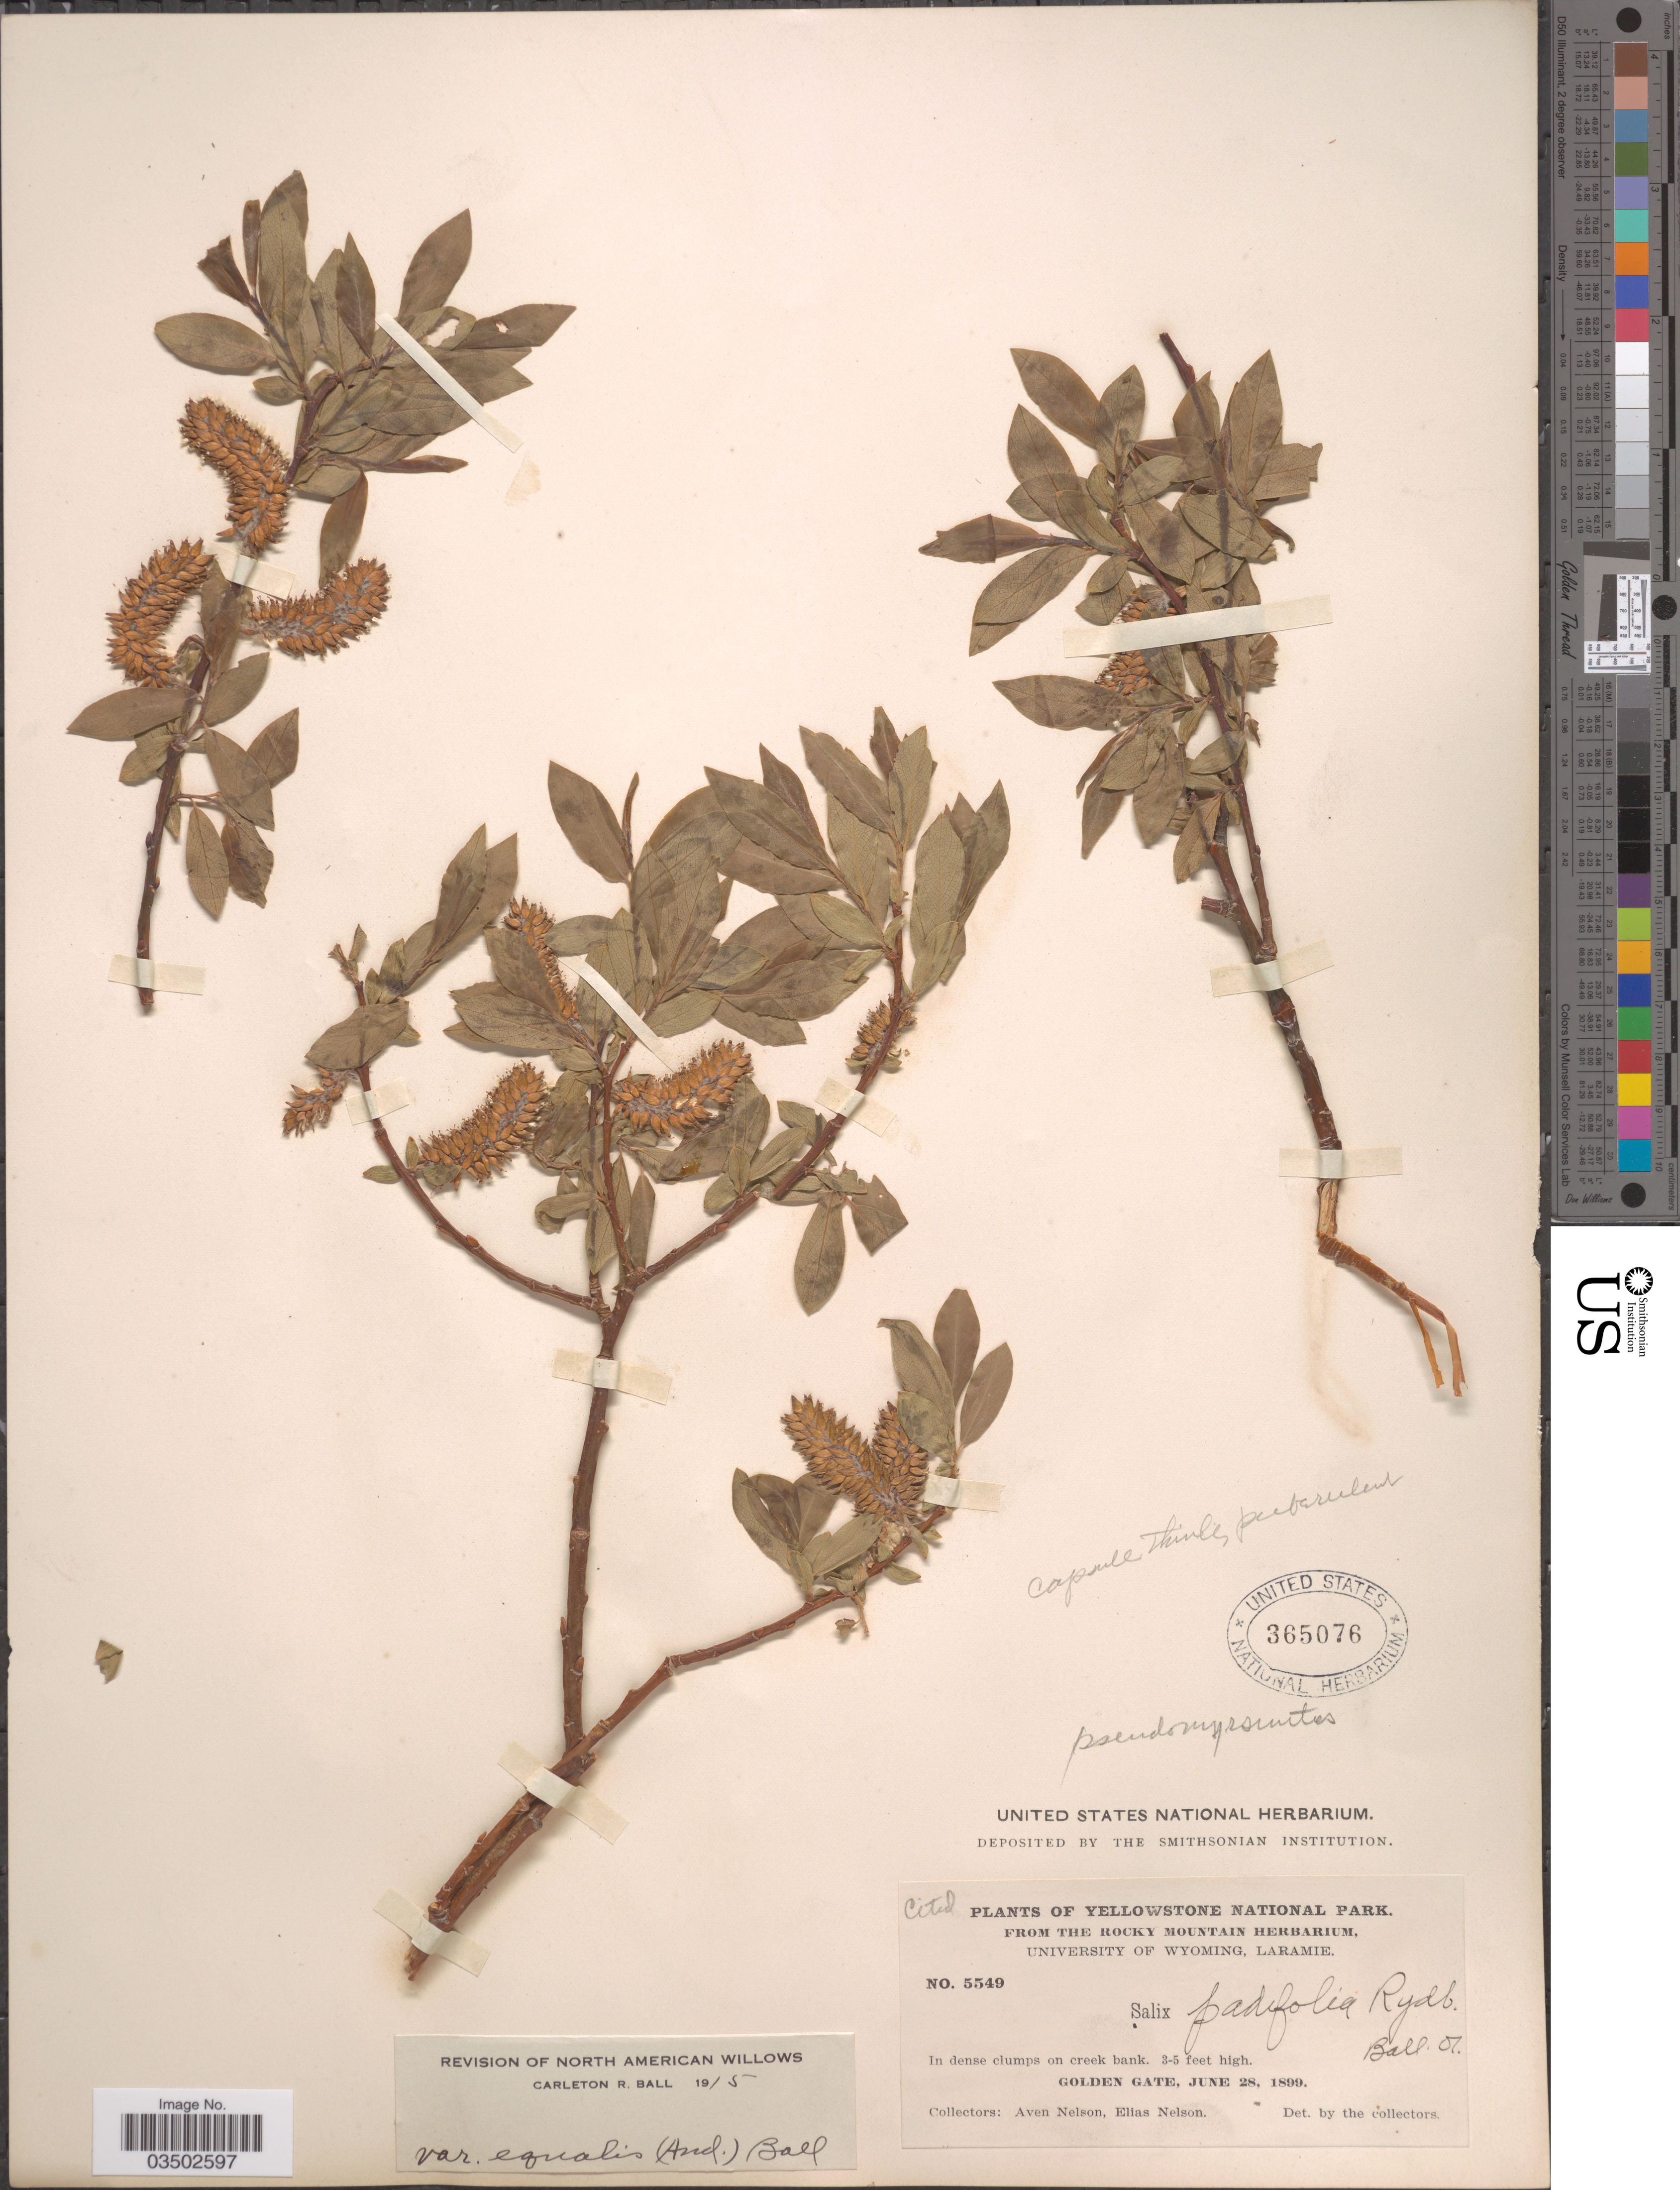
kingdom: Plantae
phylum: Tracheophyta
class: Magnoliopsida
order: Malpighiales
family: Salicaceae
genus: Salix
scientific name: Salix pseudocordata var. aequalis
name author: (Andersson) C.R. Ball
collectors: A. Nelson & E. Nelson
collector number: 5549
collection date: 1899-06-28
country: United States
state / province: Wyoming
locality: Yellowstone National Park. Golden Gate.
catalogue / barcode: US 365076